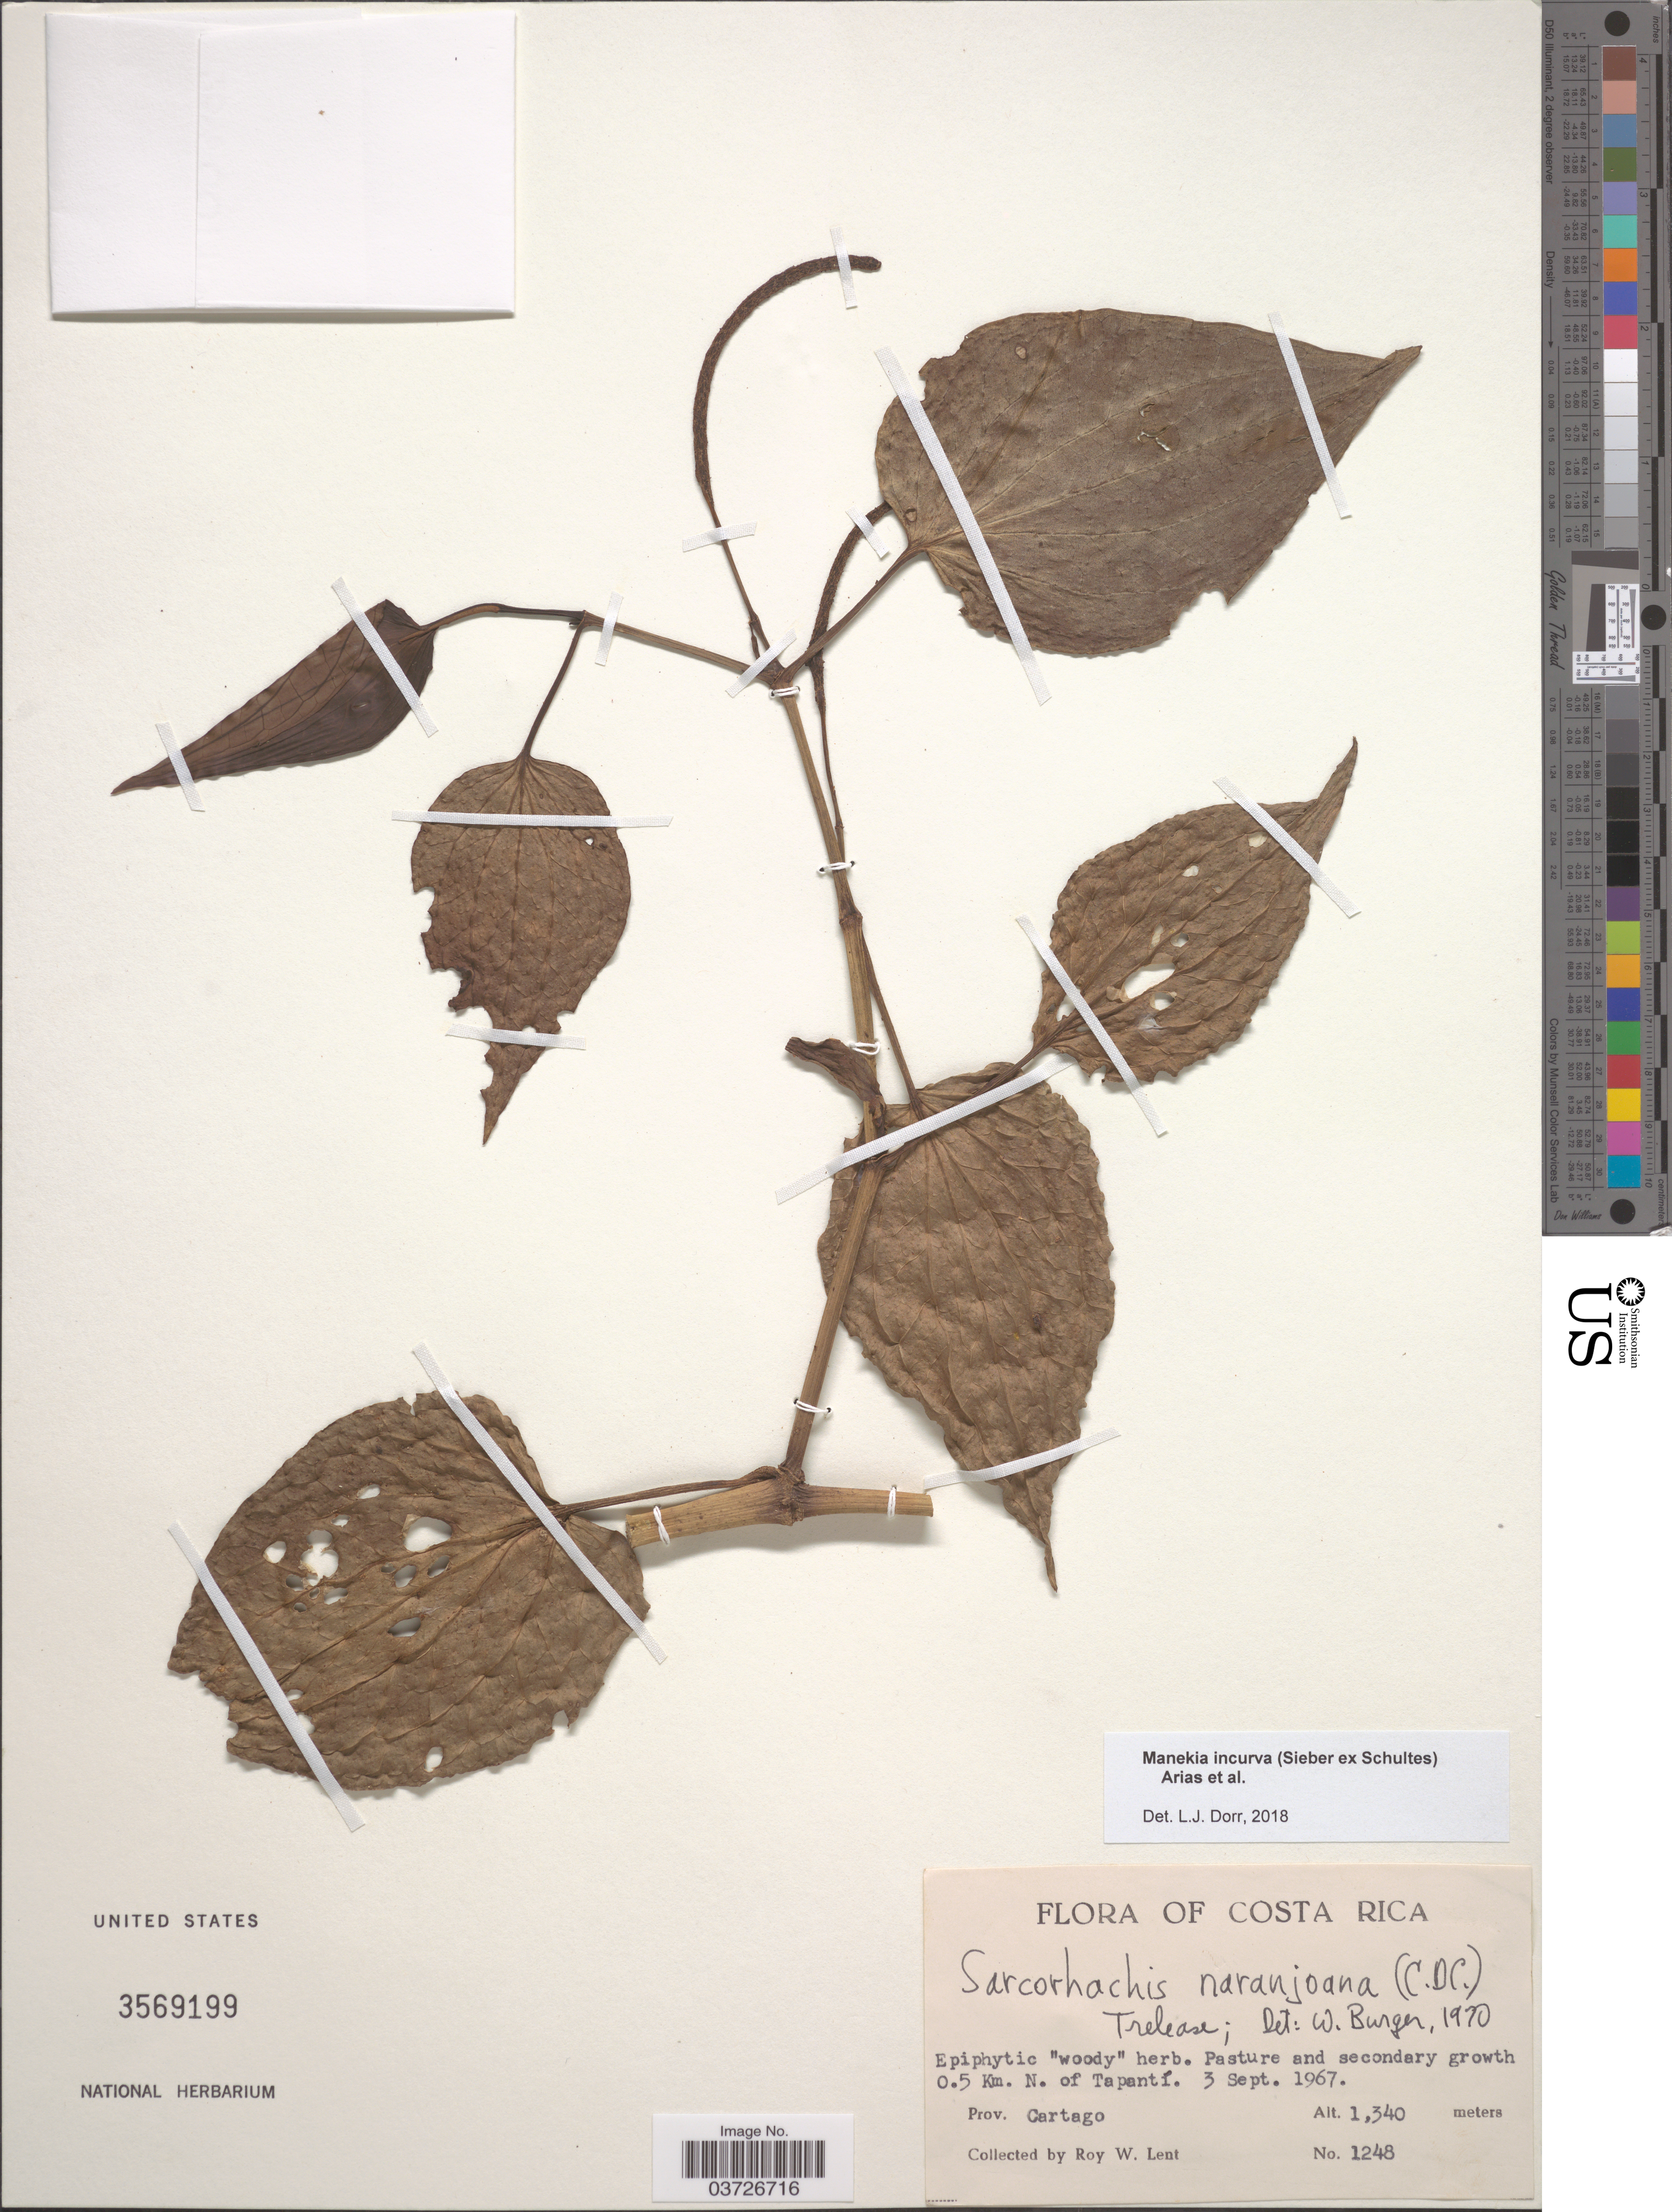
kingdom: Plantae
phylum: Tracheophyta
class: Magnoliopsida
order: Piperales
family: Piperaceae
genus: Manekia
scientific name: Manekia incurva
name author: (Sieber ex Schult.) T. Arias et al.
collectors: R. W. Lent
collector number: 1248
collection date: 1967-09-03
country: Costa Rica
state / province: Cartago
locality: Pasture and secondary growth 0.5 Km. N. of Tapantí.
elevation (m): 1340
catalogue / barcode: US 3569199